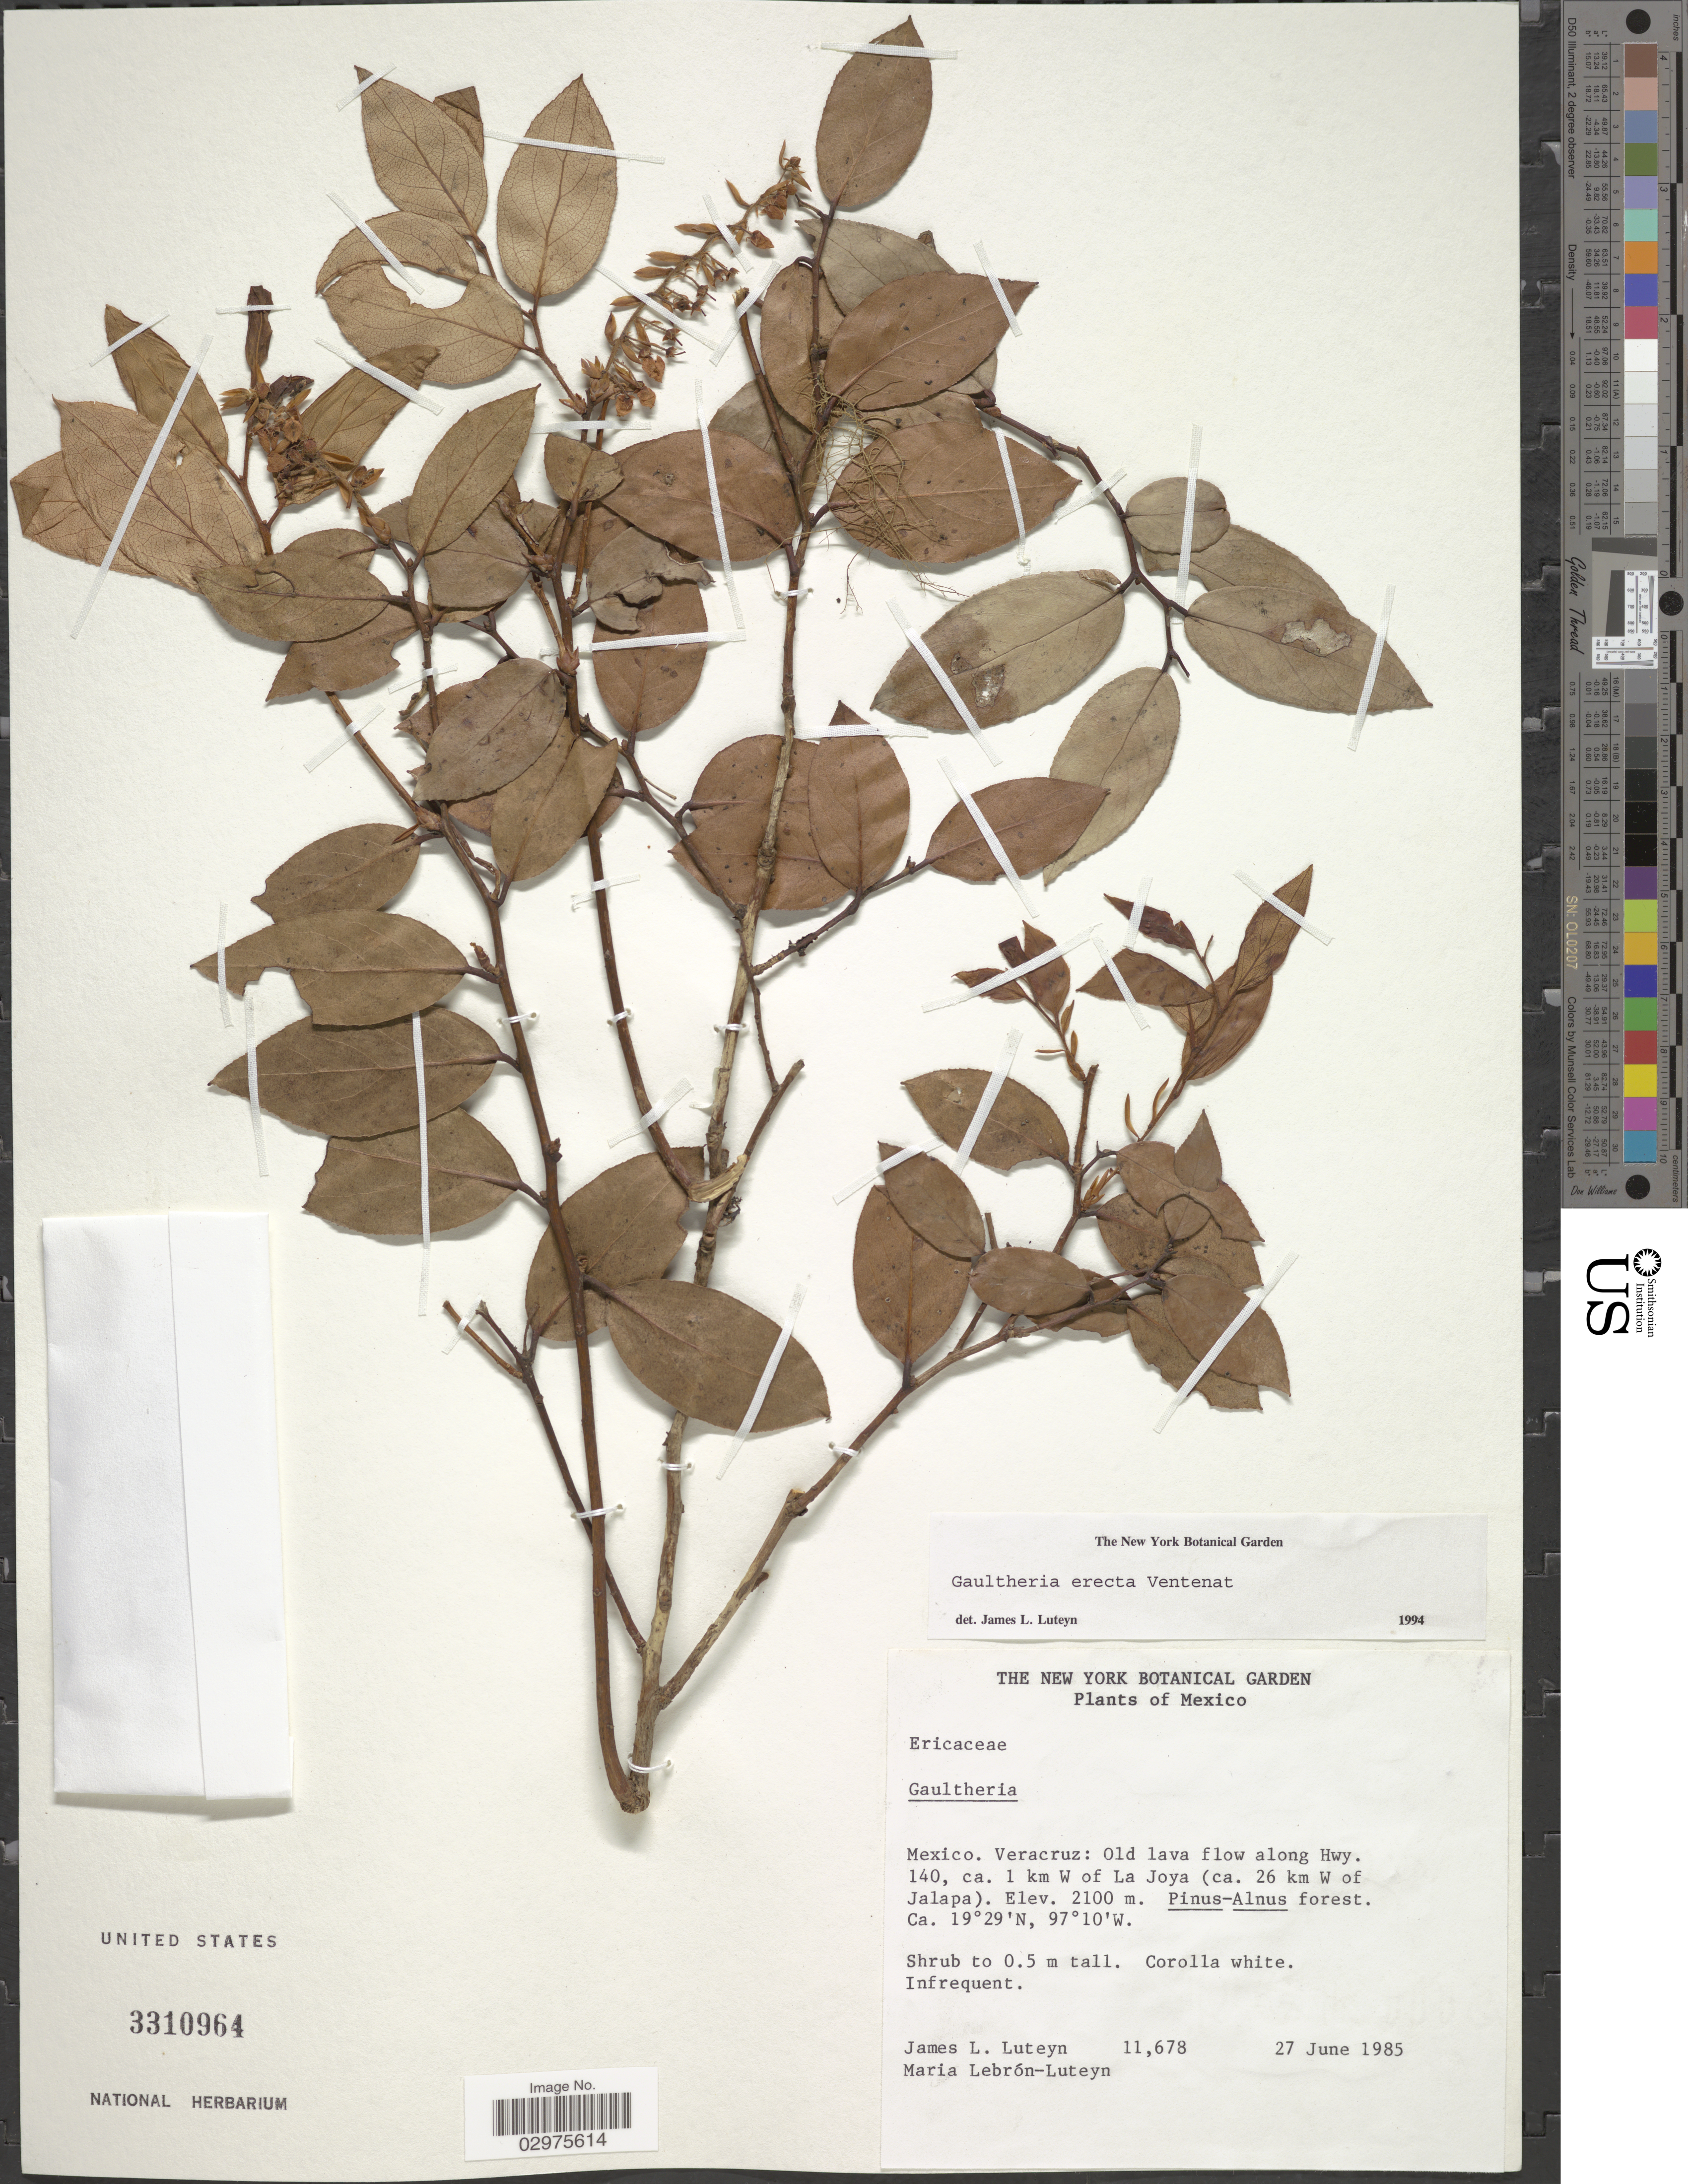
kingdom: Plantae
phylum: Tracheophyta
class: Magnoliopsida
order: Ericales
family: Ericaceae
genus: Gaultheria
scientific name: Gaultheria erecta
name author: Vent.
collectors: J. L. Luteyn & M. L. Lebrón-Luteyn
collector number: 11678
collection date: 1985-06-27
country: Mexico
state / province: Veracruz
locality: Old lava flow along Hwy. 140, ca. 1 km W of La Joya (ca. 26 km W of Jalapa).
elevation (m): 2100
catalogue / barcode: US 3310964